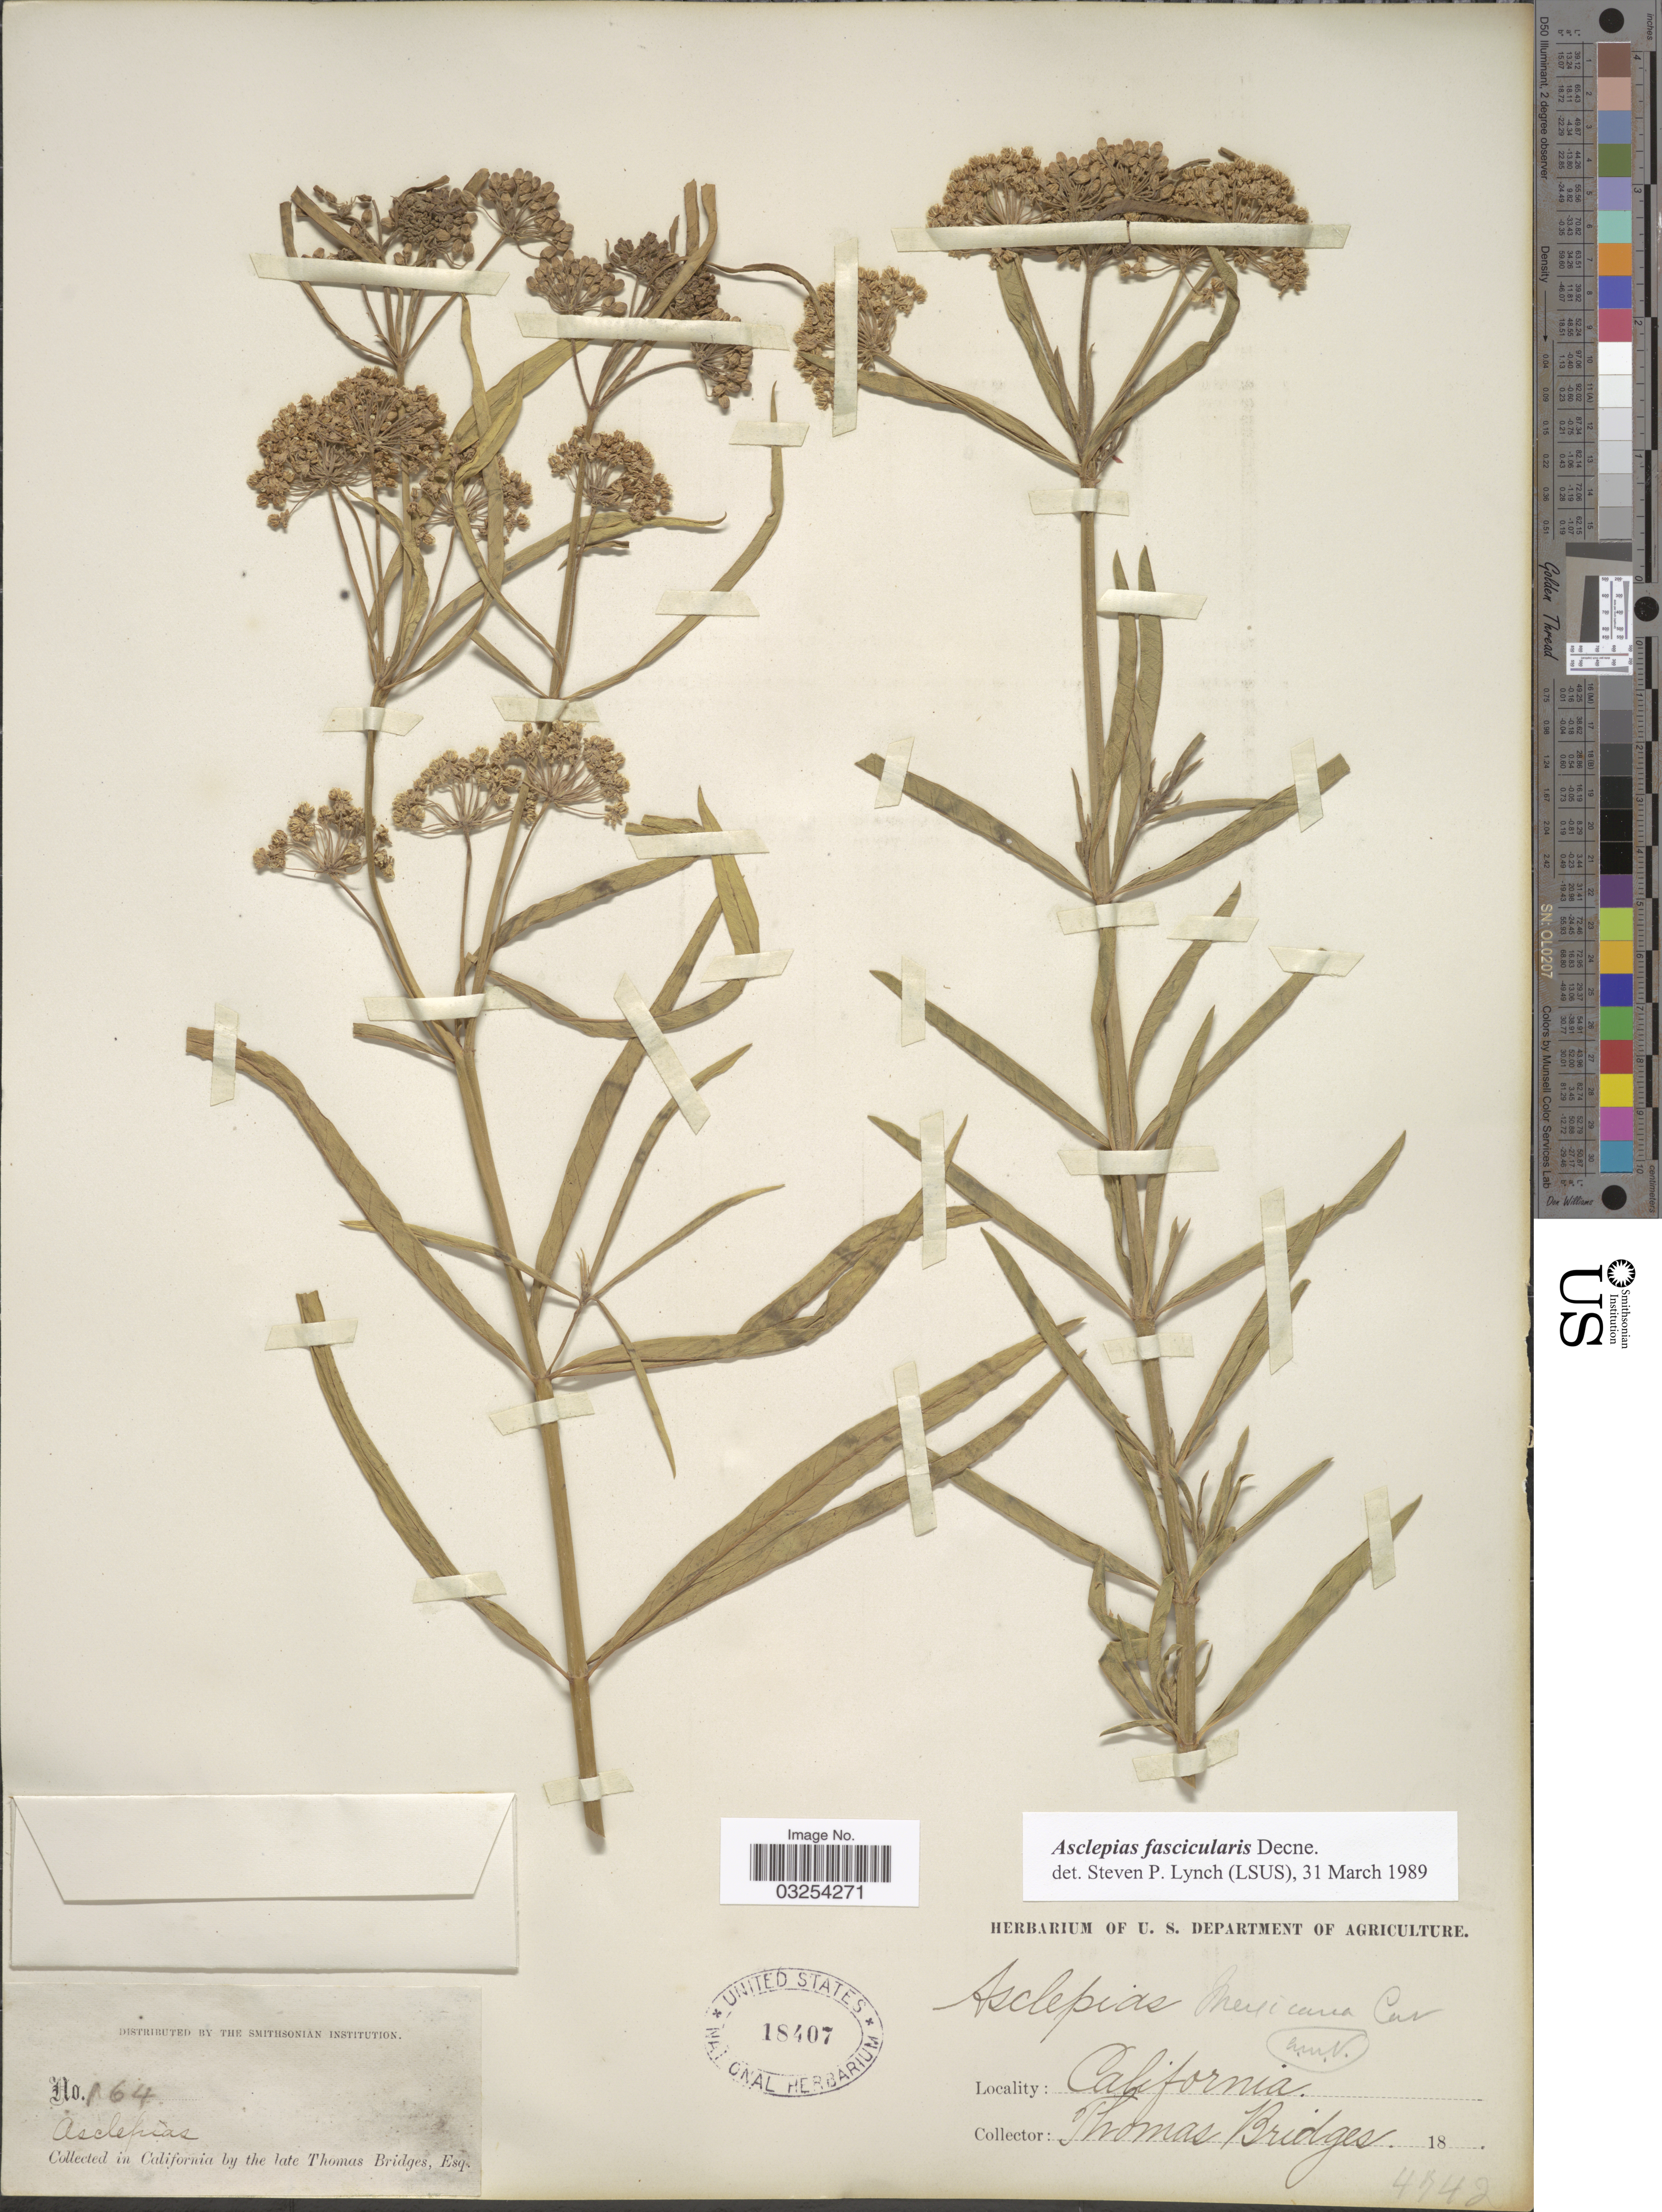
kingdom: Plantae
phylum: Tracheophyta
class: Magnoliopsida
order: Gentianales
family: Apocynaceae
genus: Asclepias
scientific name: Asclepias fascicularis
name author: Decne.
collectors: T. Bridges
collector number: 164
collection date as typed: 18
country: United States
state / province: California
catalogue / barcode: US 18407